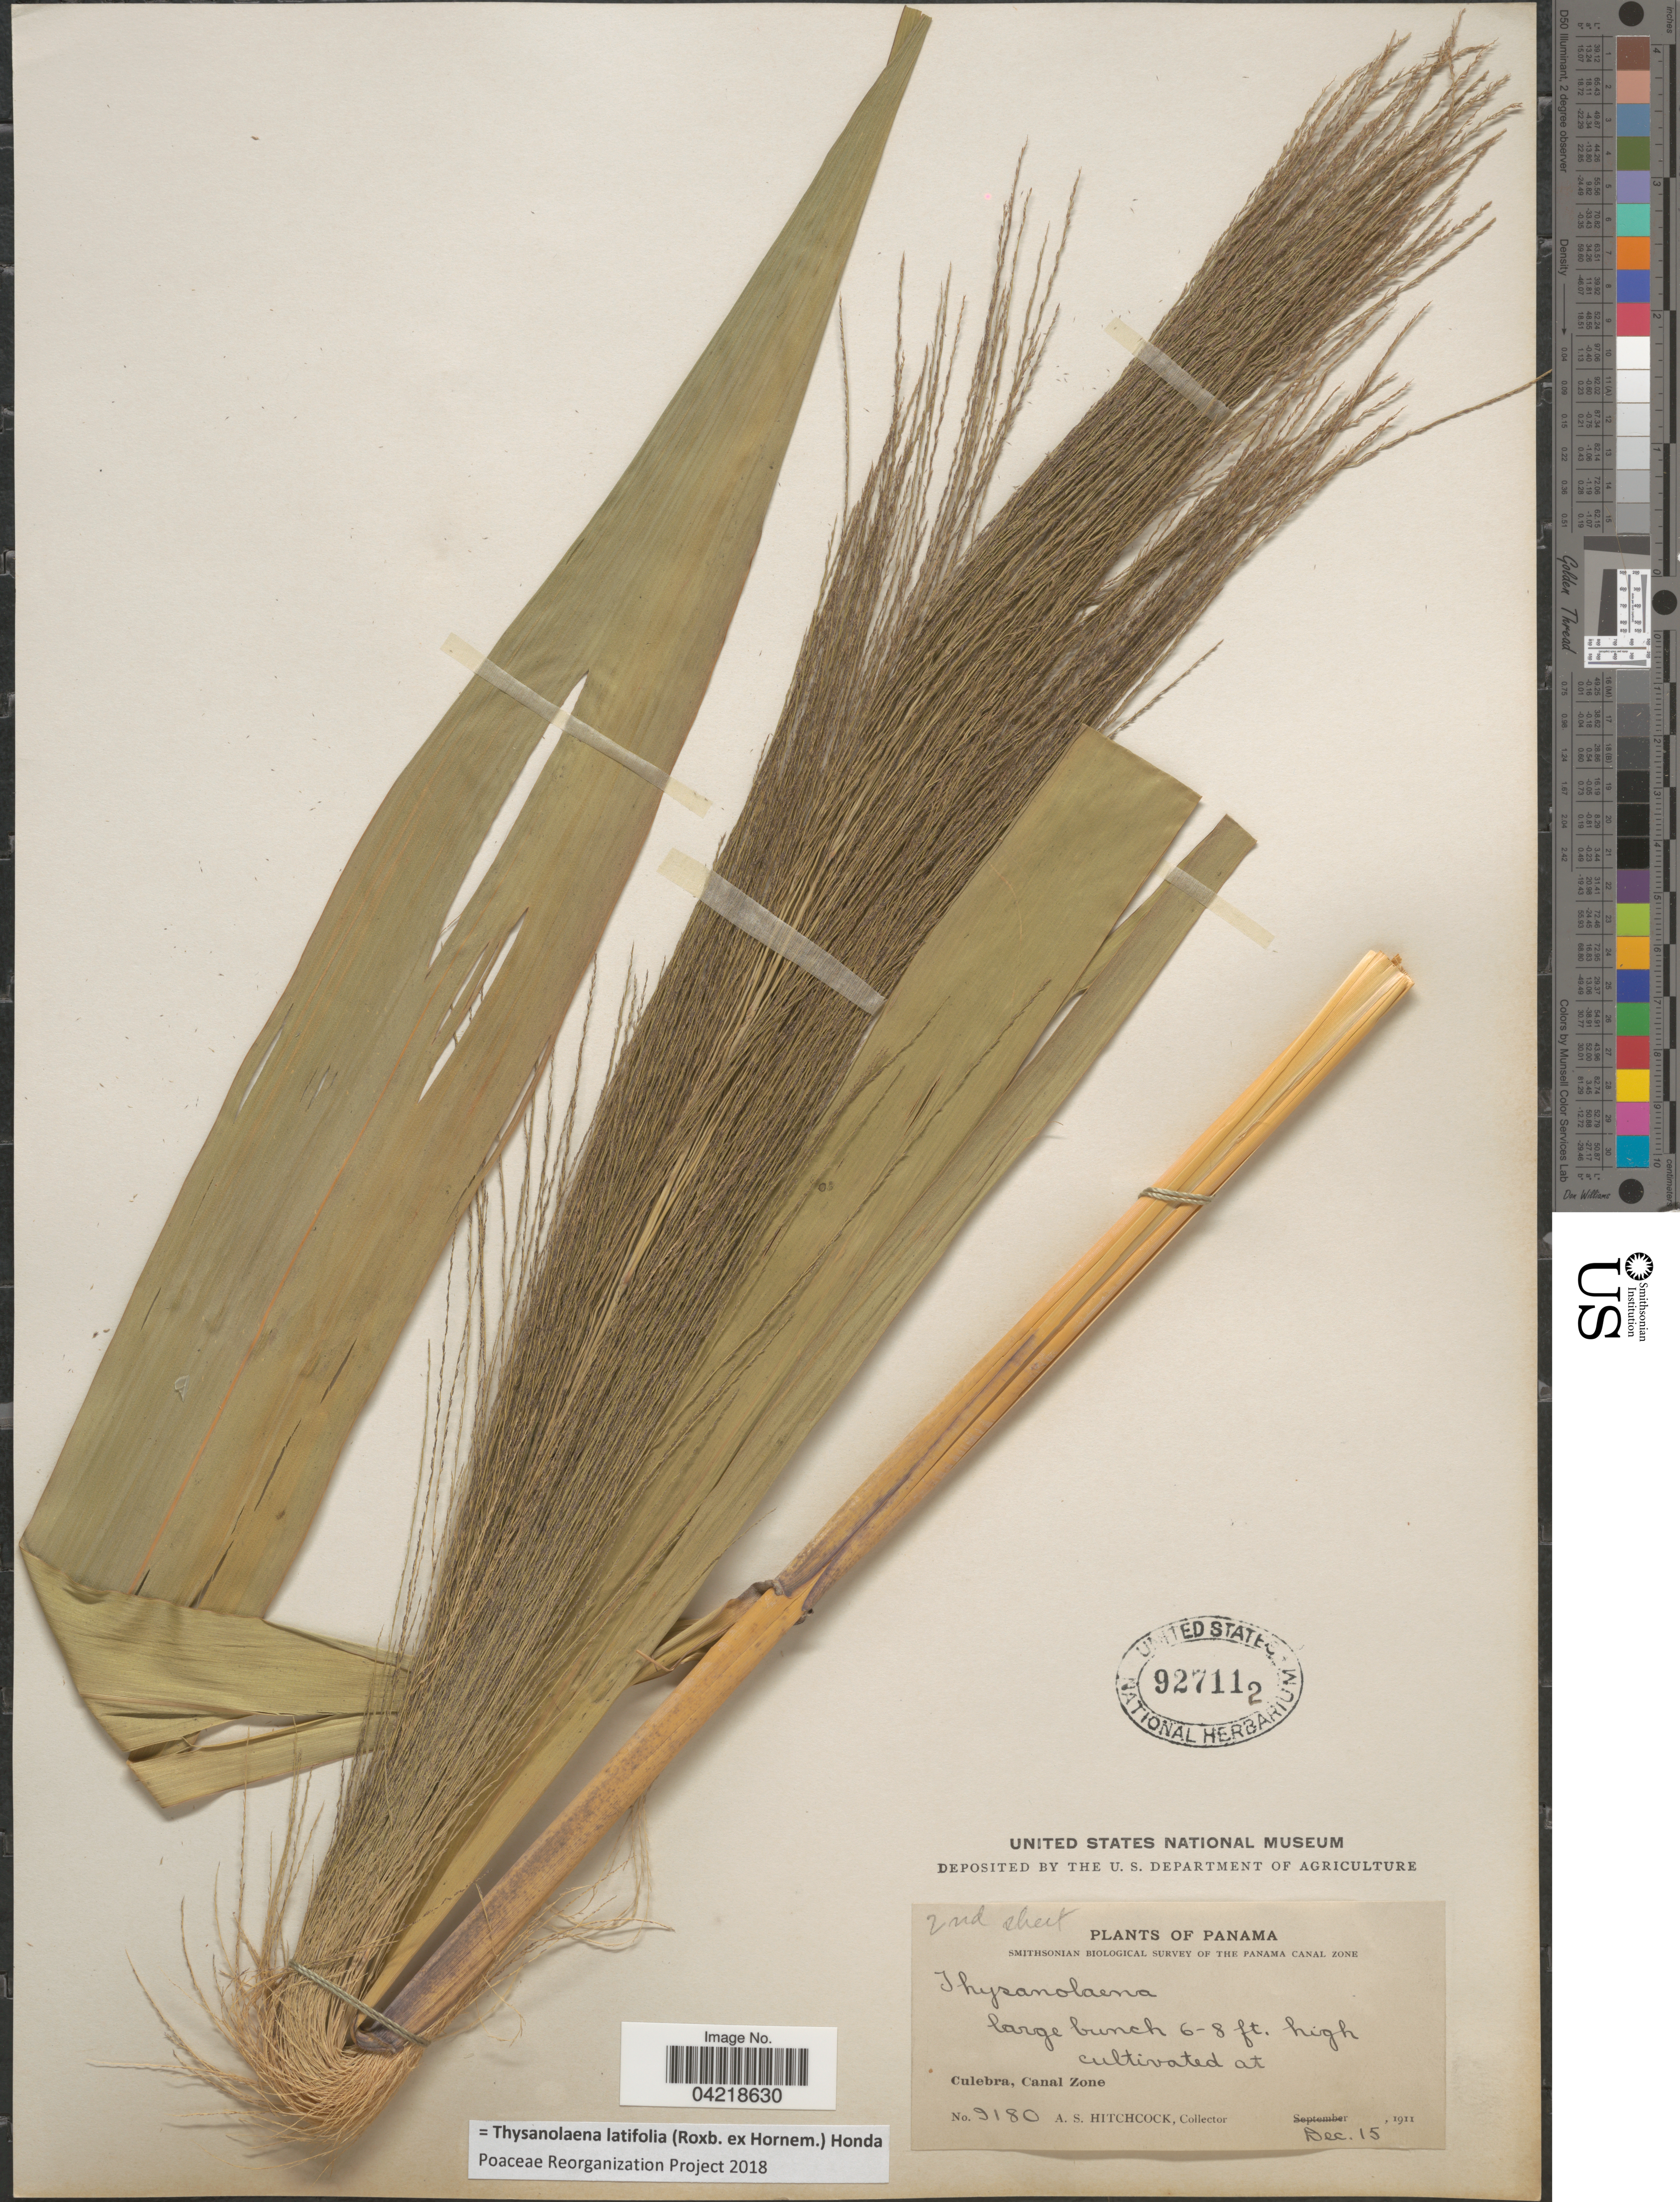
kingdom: Plantae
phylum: Tracheophyta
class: Liliopsida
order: Poales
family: Poaceae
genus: Thysanolaena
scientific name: Thysanolaena latifolia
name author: (Roxb. ex Hornem.) Honda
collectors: A. S. Hitchcock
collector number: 9180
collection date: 1911-12-15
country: Panama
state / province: Colón / Panamá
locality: Smithsonian Biological Survey of the Panama Canal Zone. Culebra, Canal Zone.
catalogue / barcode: US 927112